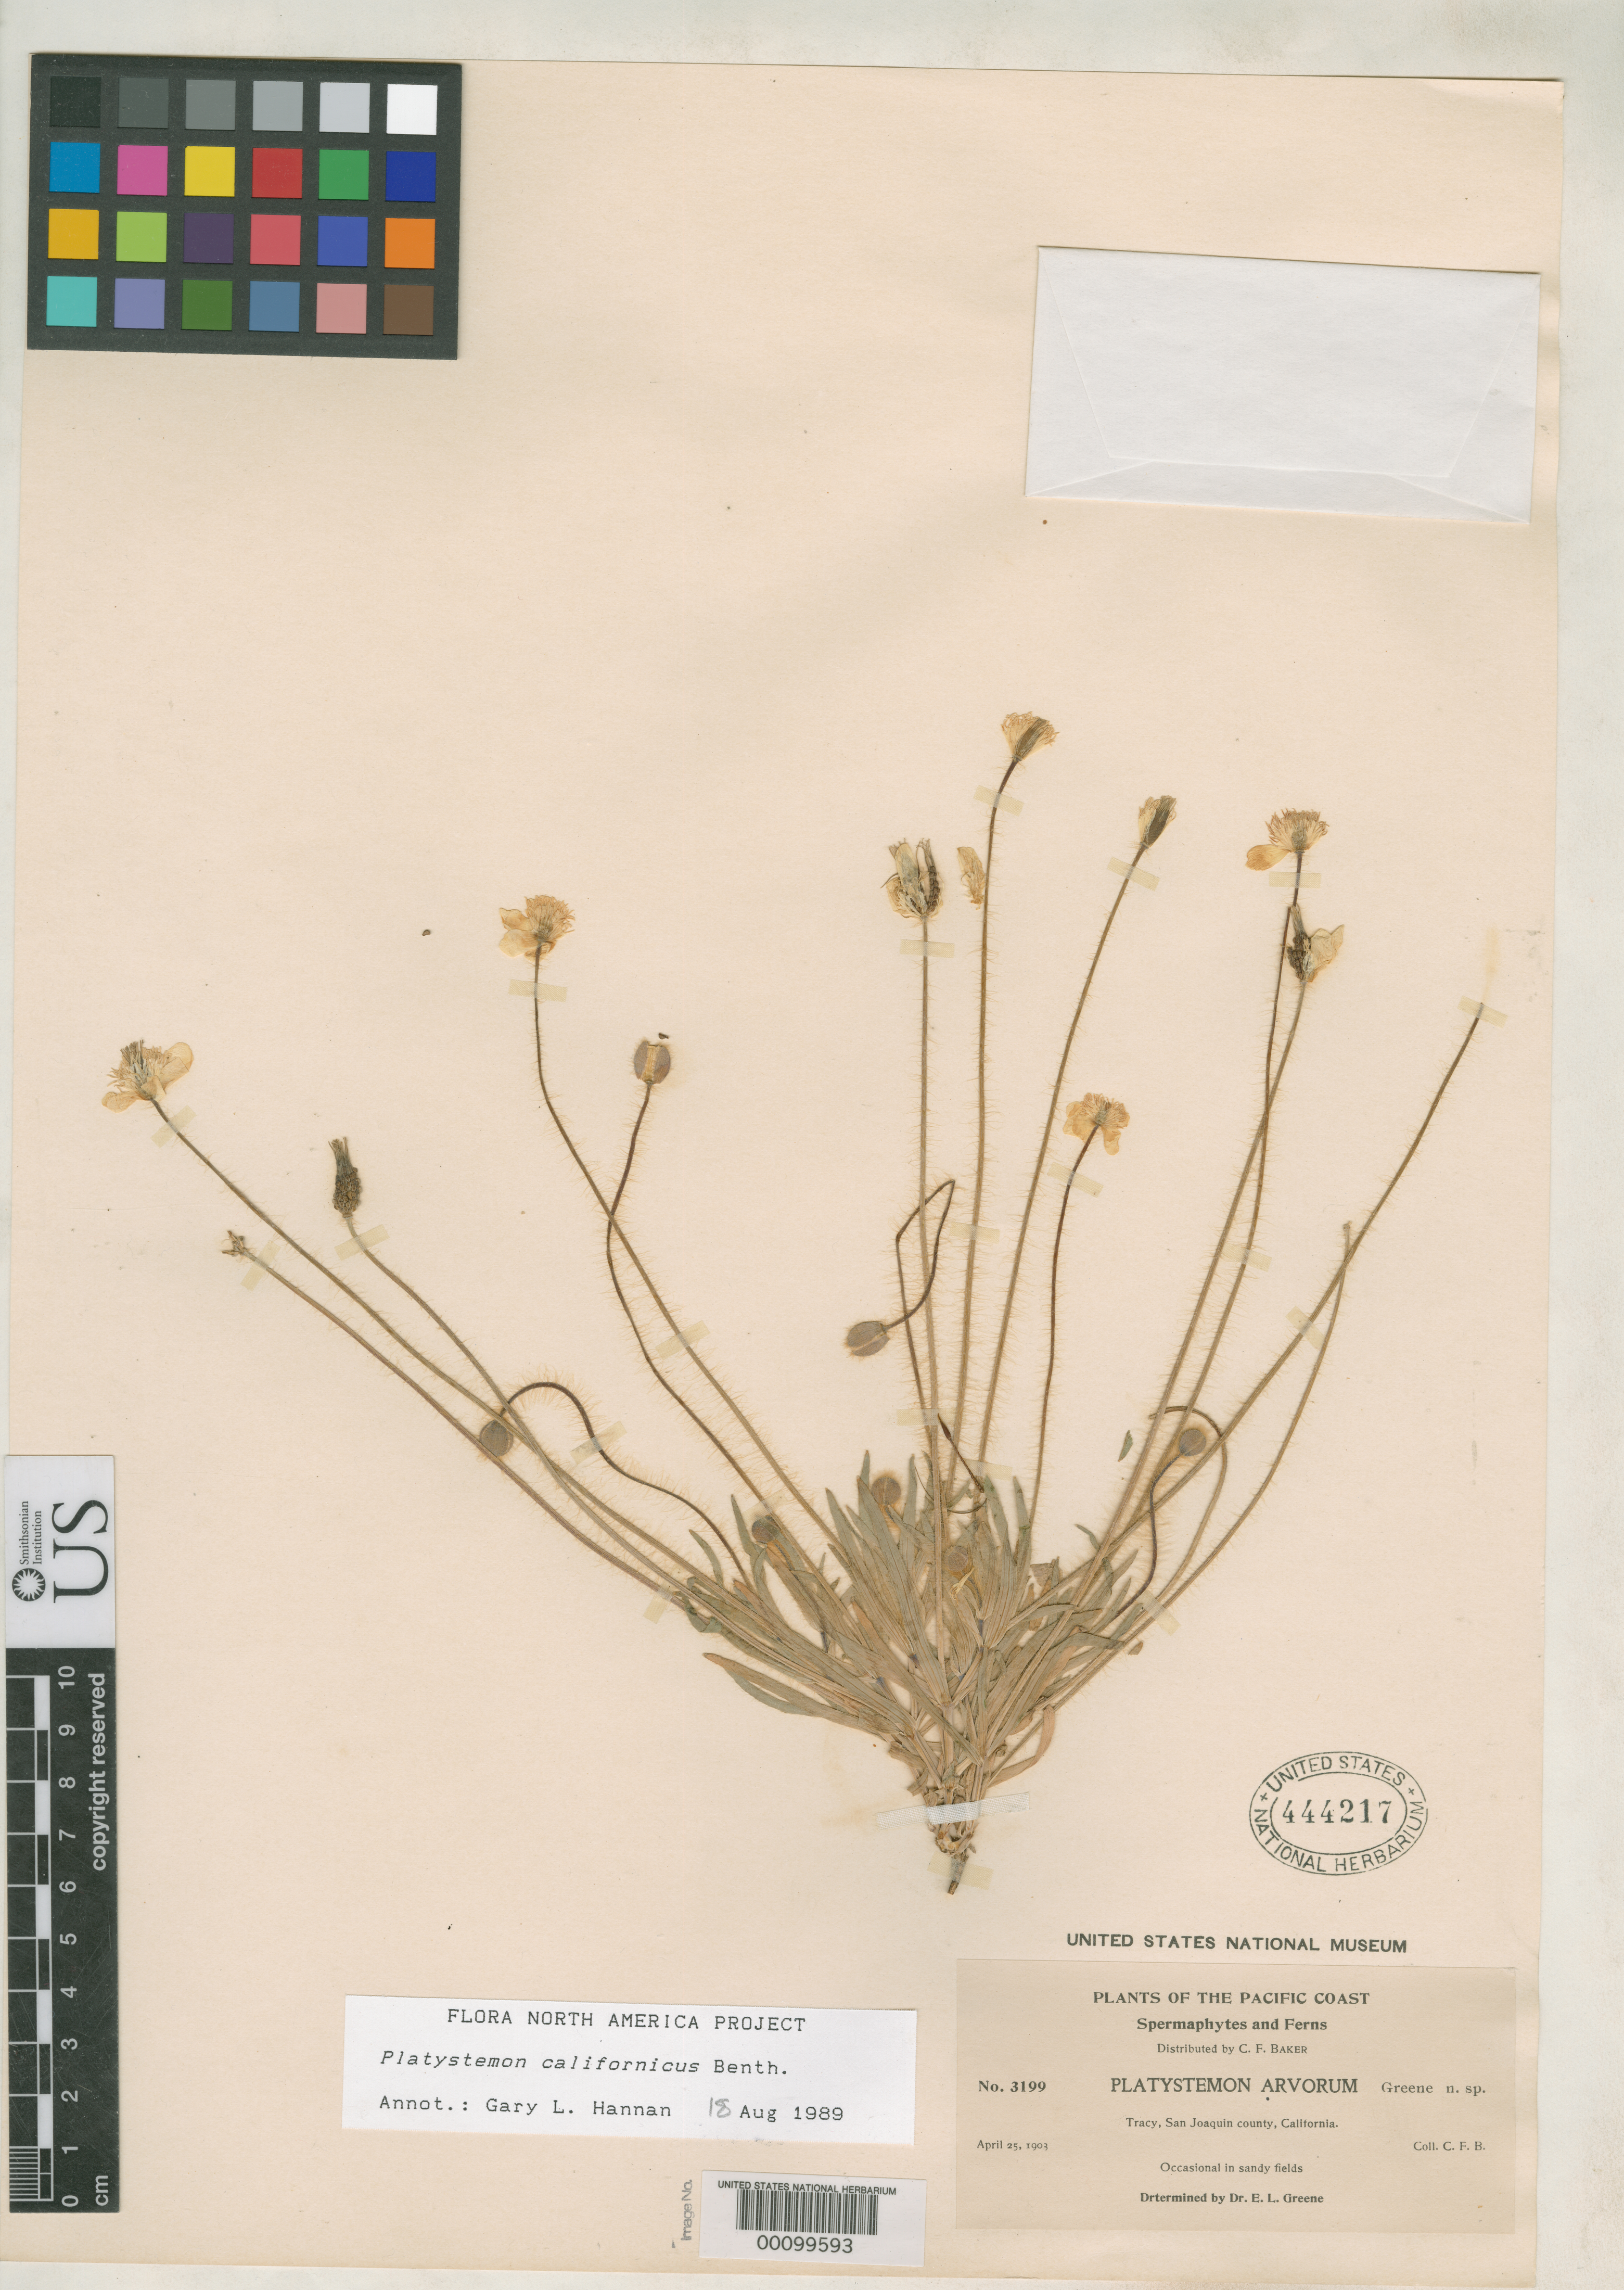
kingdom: Plantae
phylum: Tracheophyta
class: Magnoliopsida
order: Ranunculales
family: Papaveraceae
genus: Platystemon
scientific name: Platystemon arvorum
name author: Greene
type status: Isotype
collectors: C. F. Baker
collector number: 3199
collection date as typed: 25 Apr 1903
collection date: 1903-04-25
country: United States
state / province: California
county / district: San Joaquin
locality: Tracy.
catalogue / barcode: US 444217